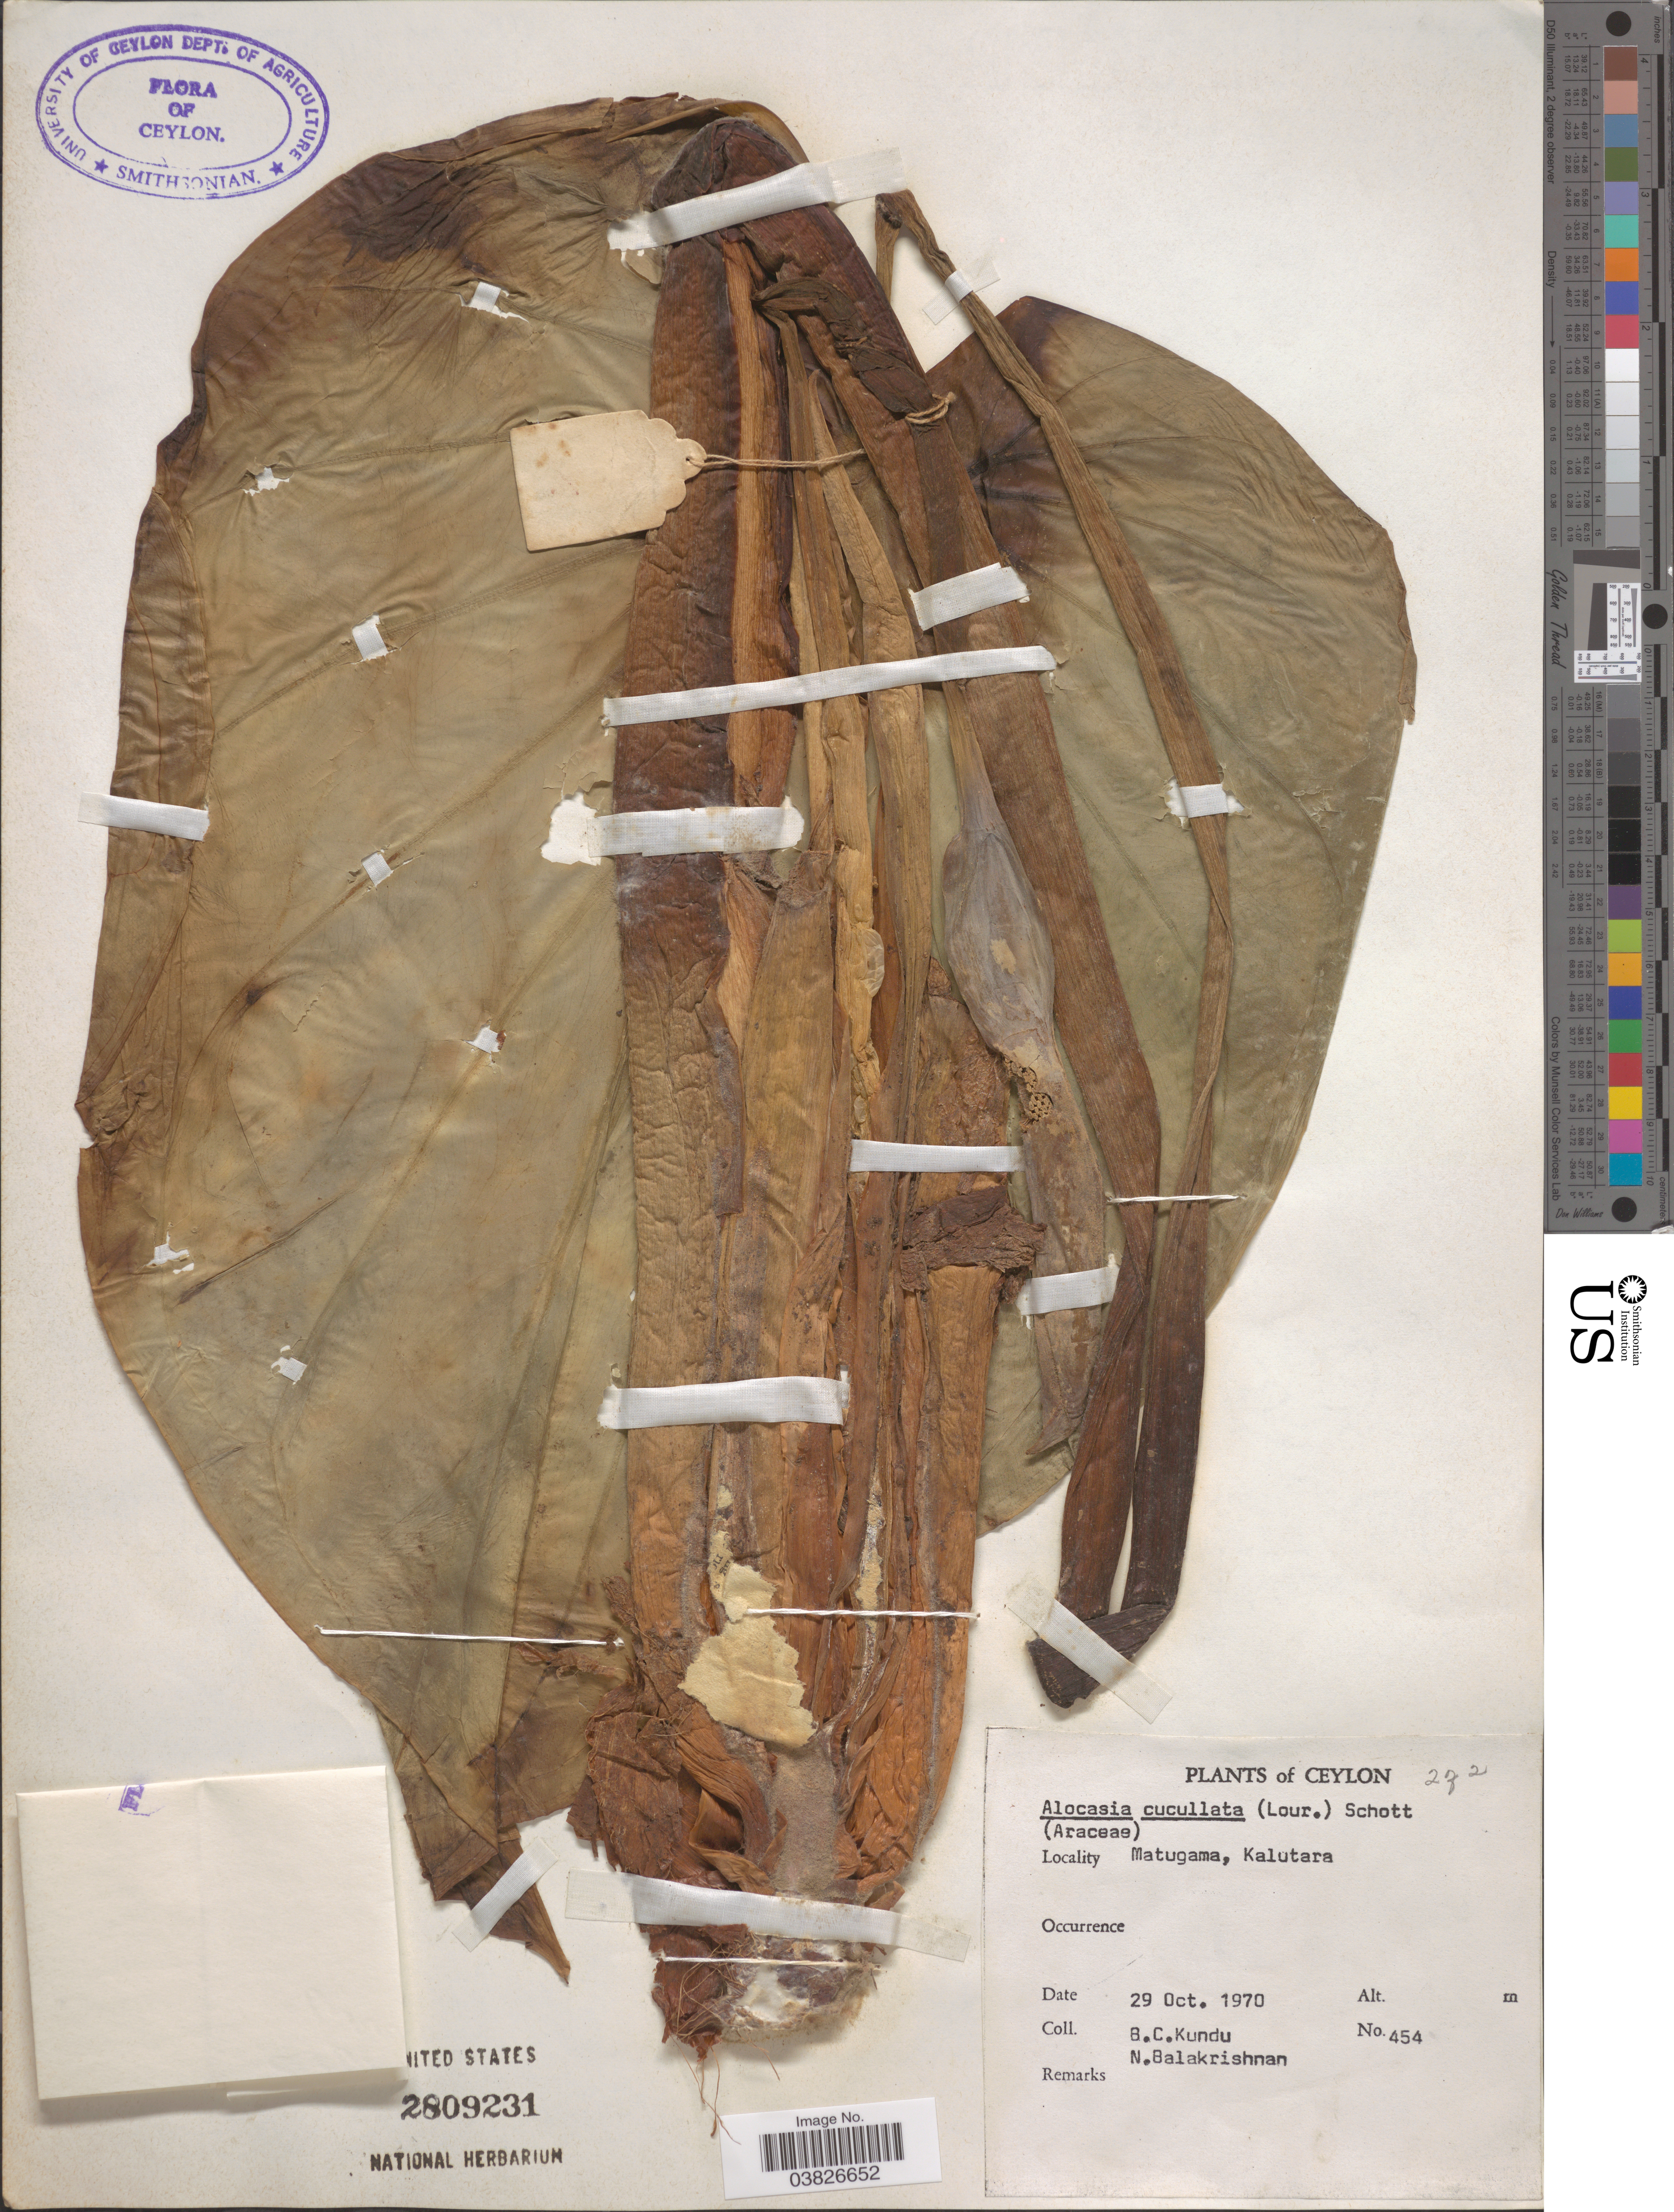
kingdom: Plantae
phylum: Tracheophyta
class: Liliopsida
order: Alismatales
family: Araceae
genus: Alocasia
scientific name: Alocasia cucullata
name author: (Lour.) G. Don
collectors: B. C. Kundu & N. Balakrishnan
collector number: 454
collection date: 1970-10-29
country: Sri Lanka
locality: Ceylon. Matugama, Kalutara.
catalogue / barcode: US 2809231